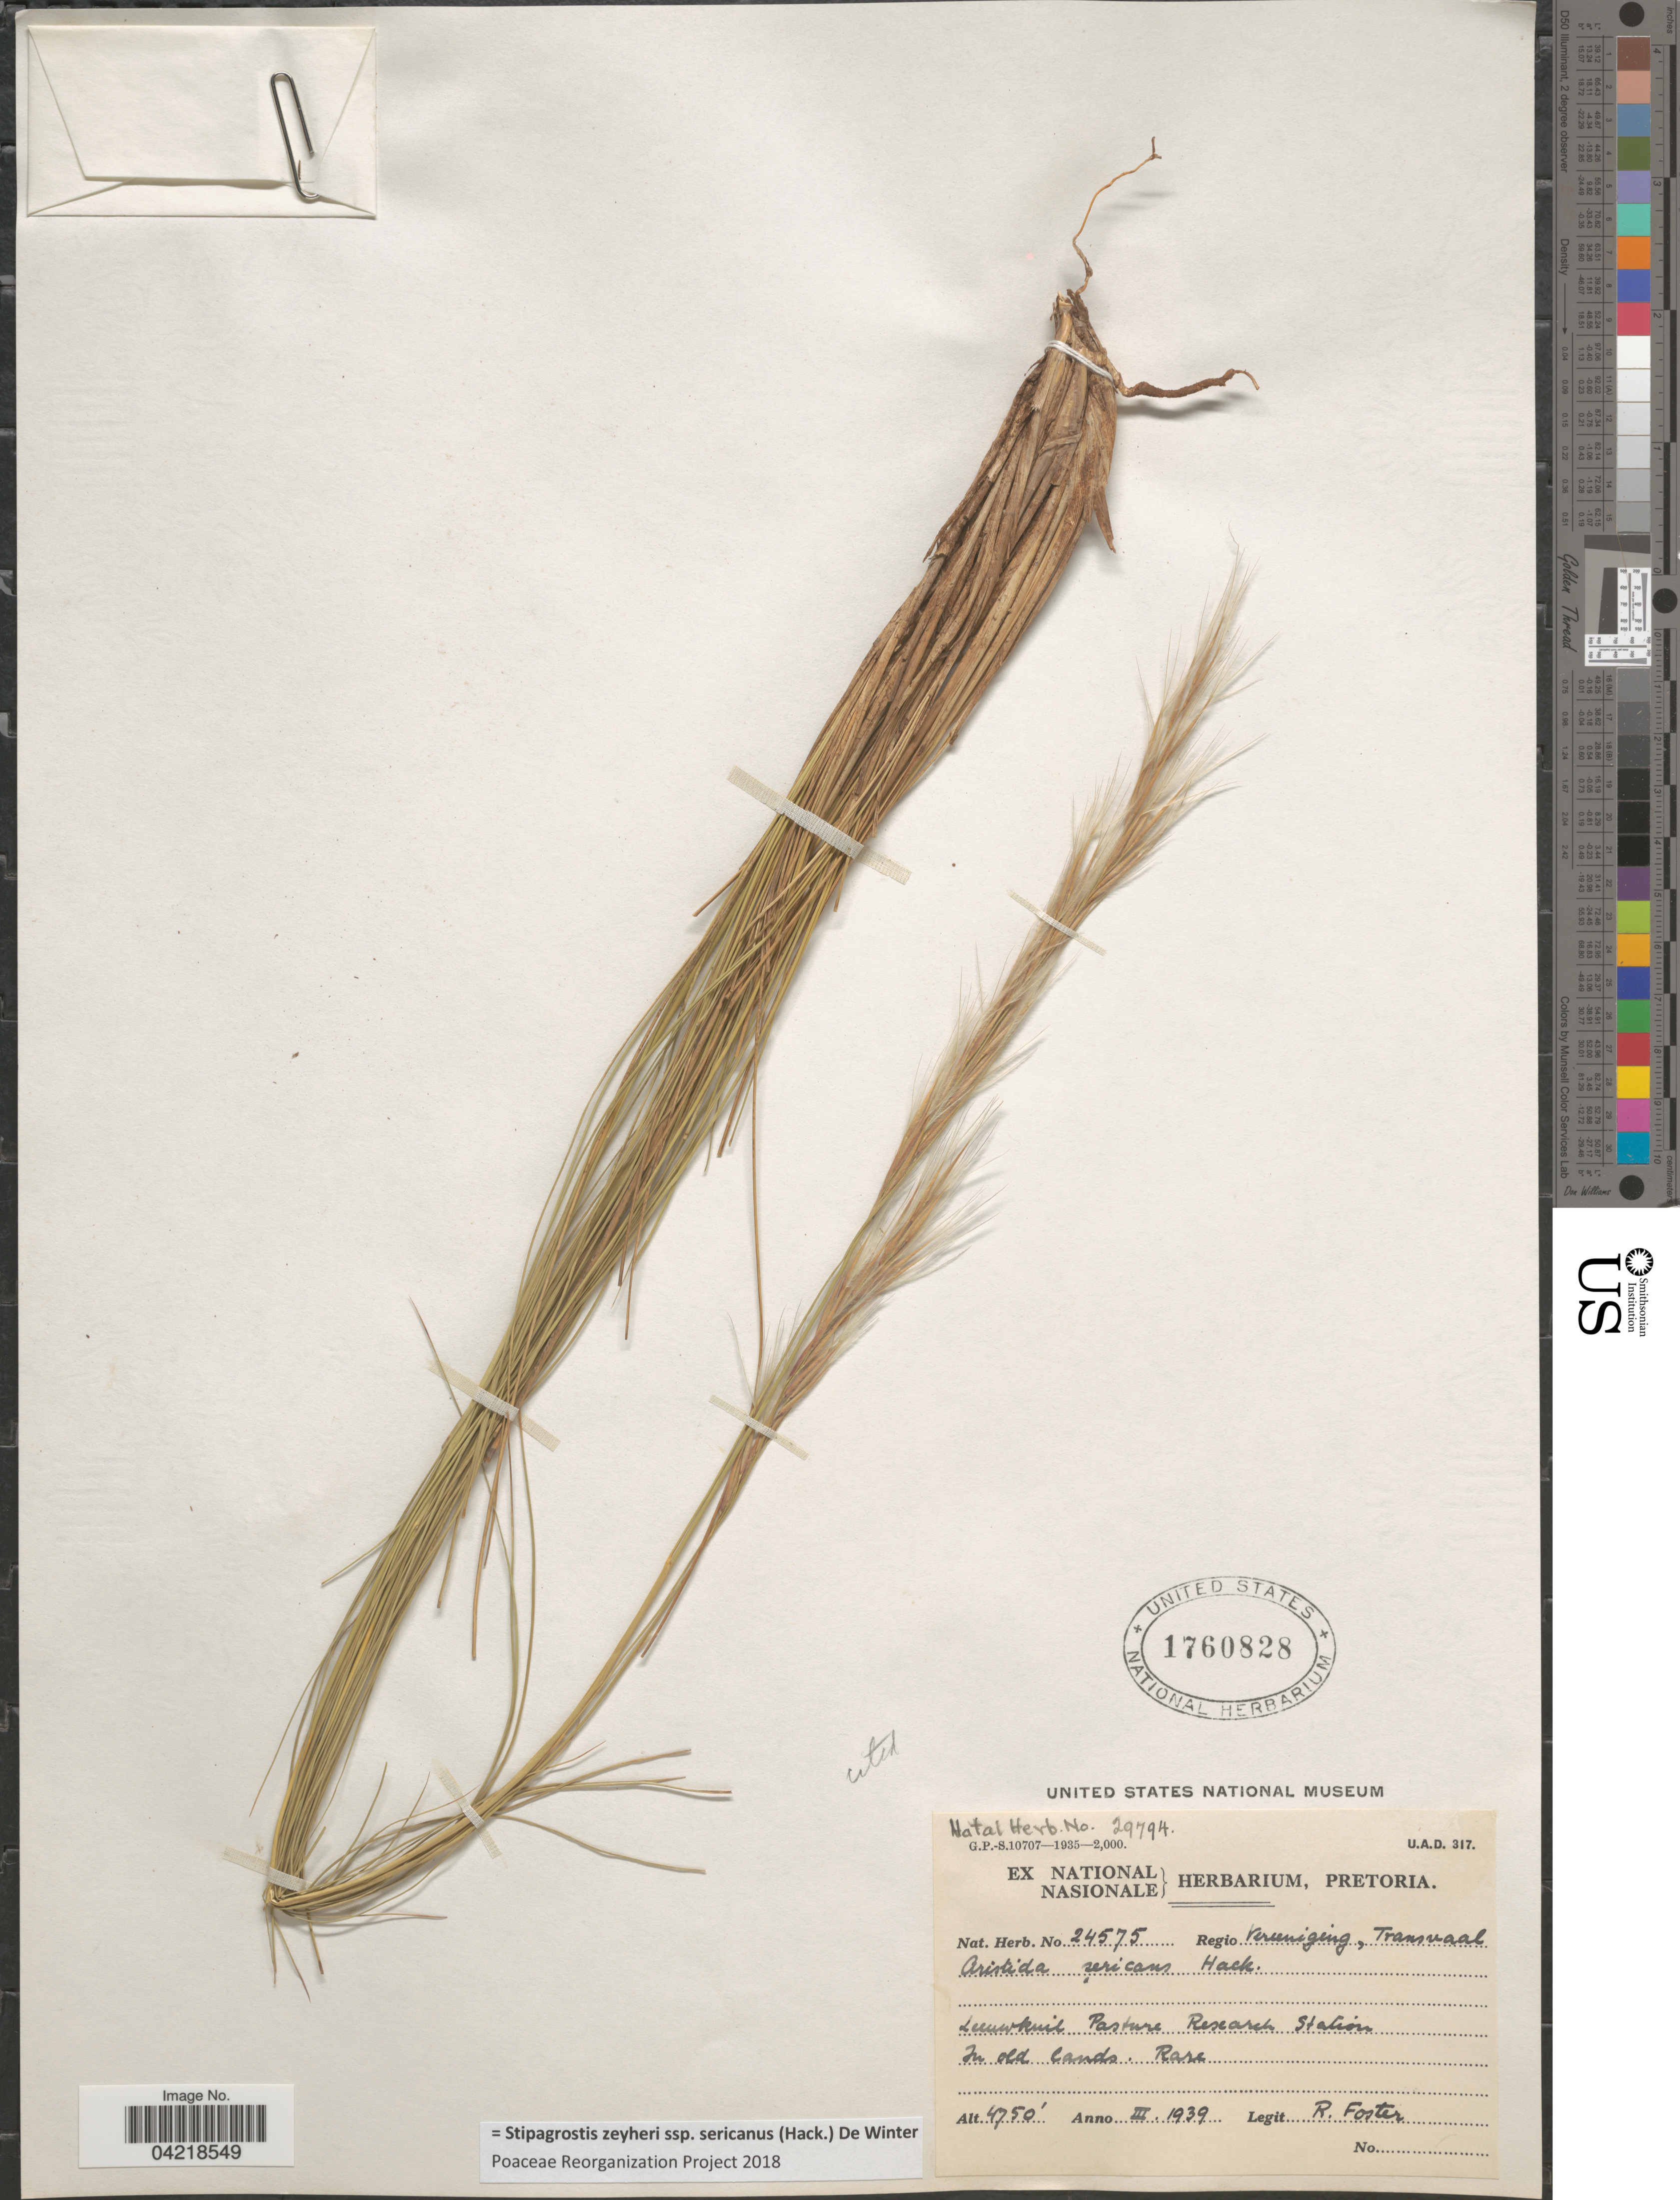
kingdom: Plantae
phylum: Tracheophyta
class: Liliopsida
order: Poales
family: Poaceae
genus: Stipagrostis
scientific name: Stipagrostis zeyheri subsp. sericans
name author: (Hack.) De Winter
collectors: R. Foster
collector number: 24575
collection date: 1939-03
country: South Africa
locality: Regio Vereeniging, Transvaal. Leeuwkuil Pasture Research Station. In old lands.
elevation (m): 1448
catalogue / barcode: US 1760828